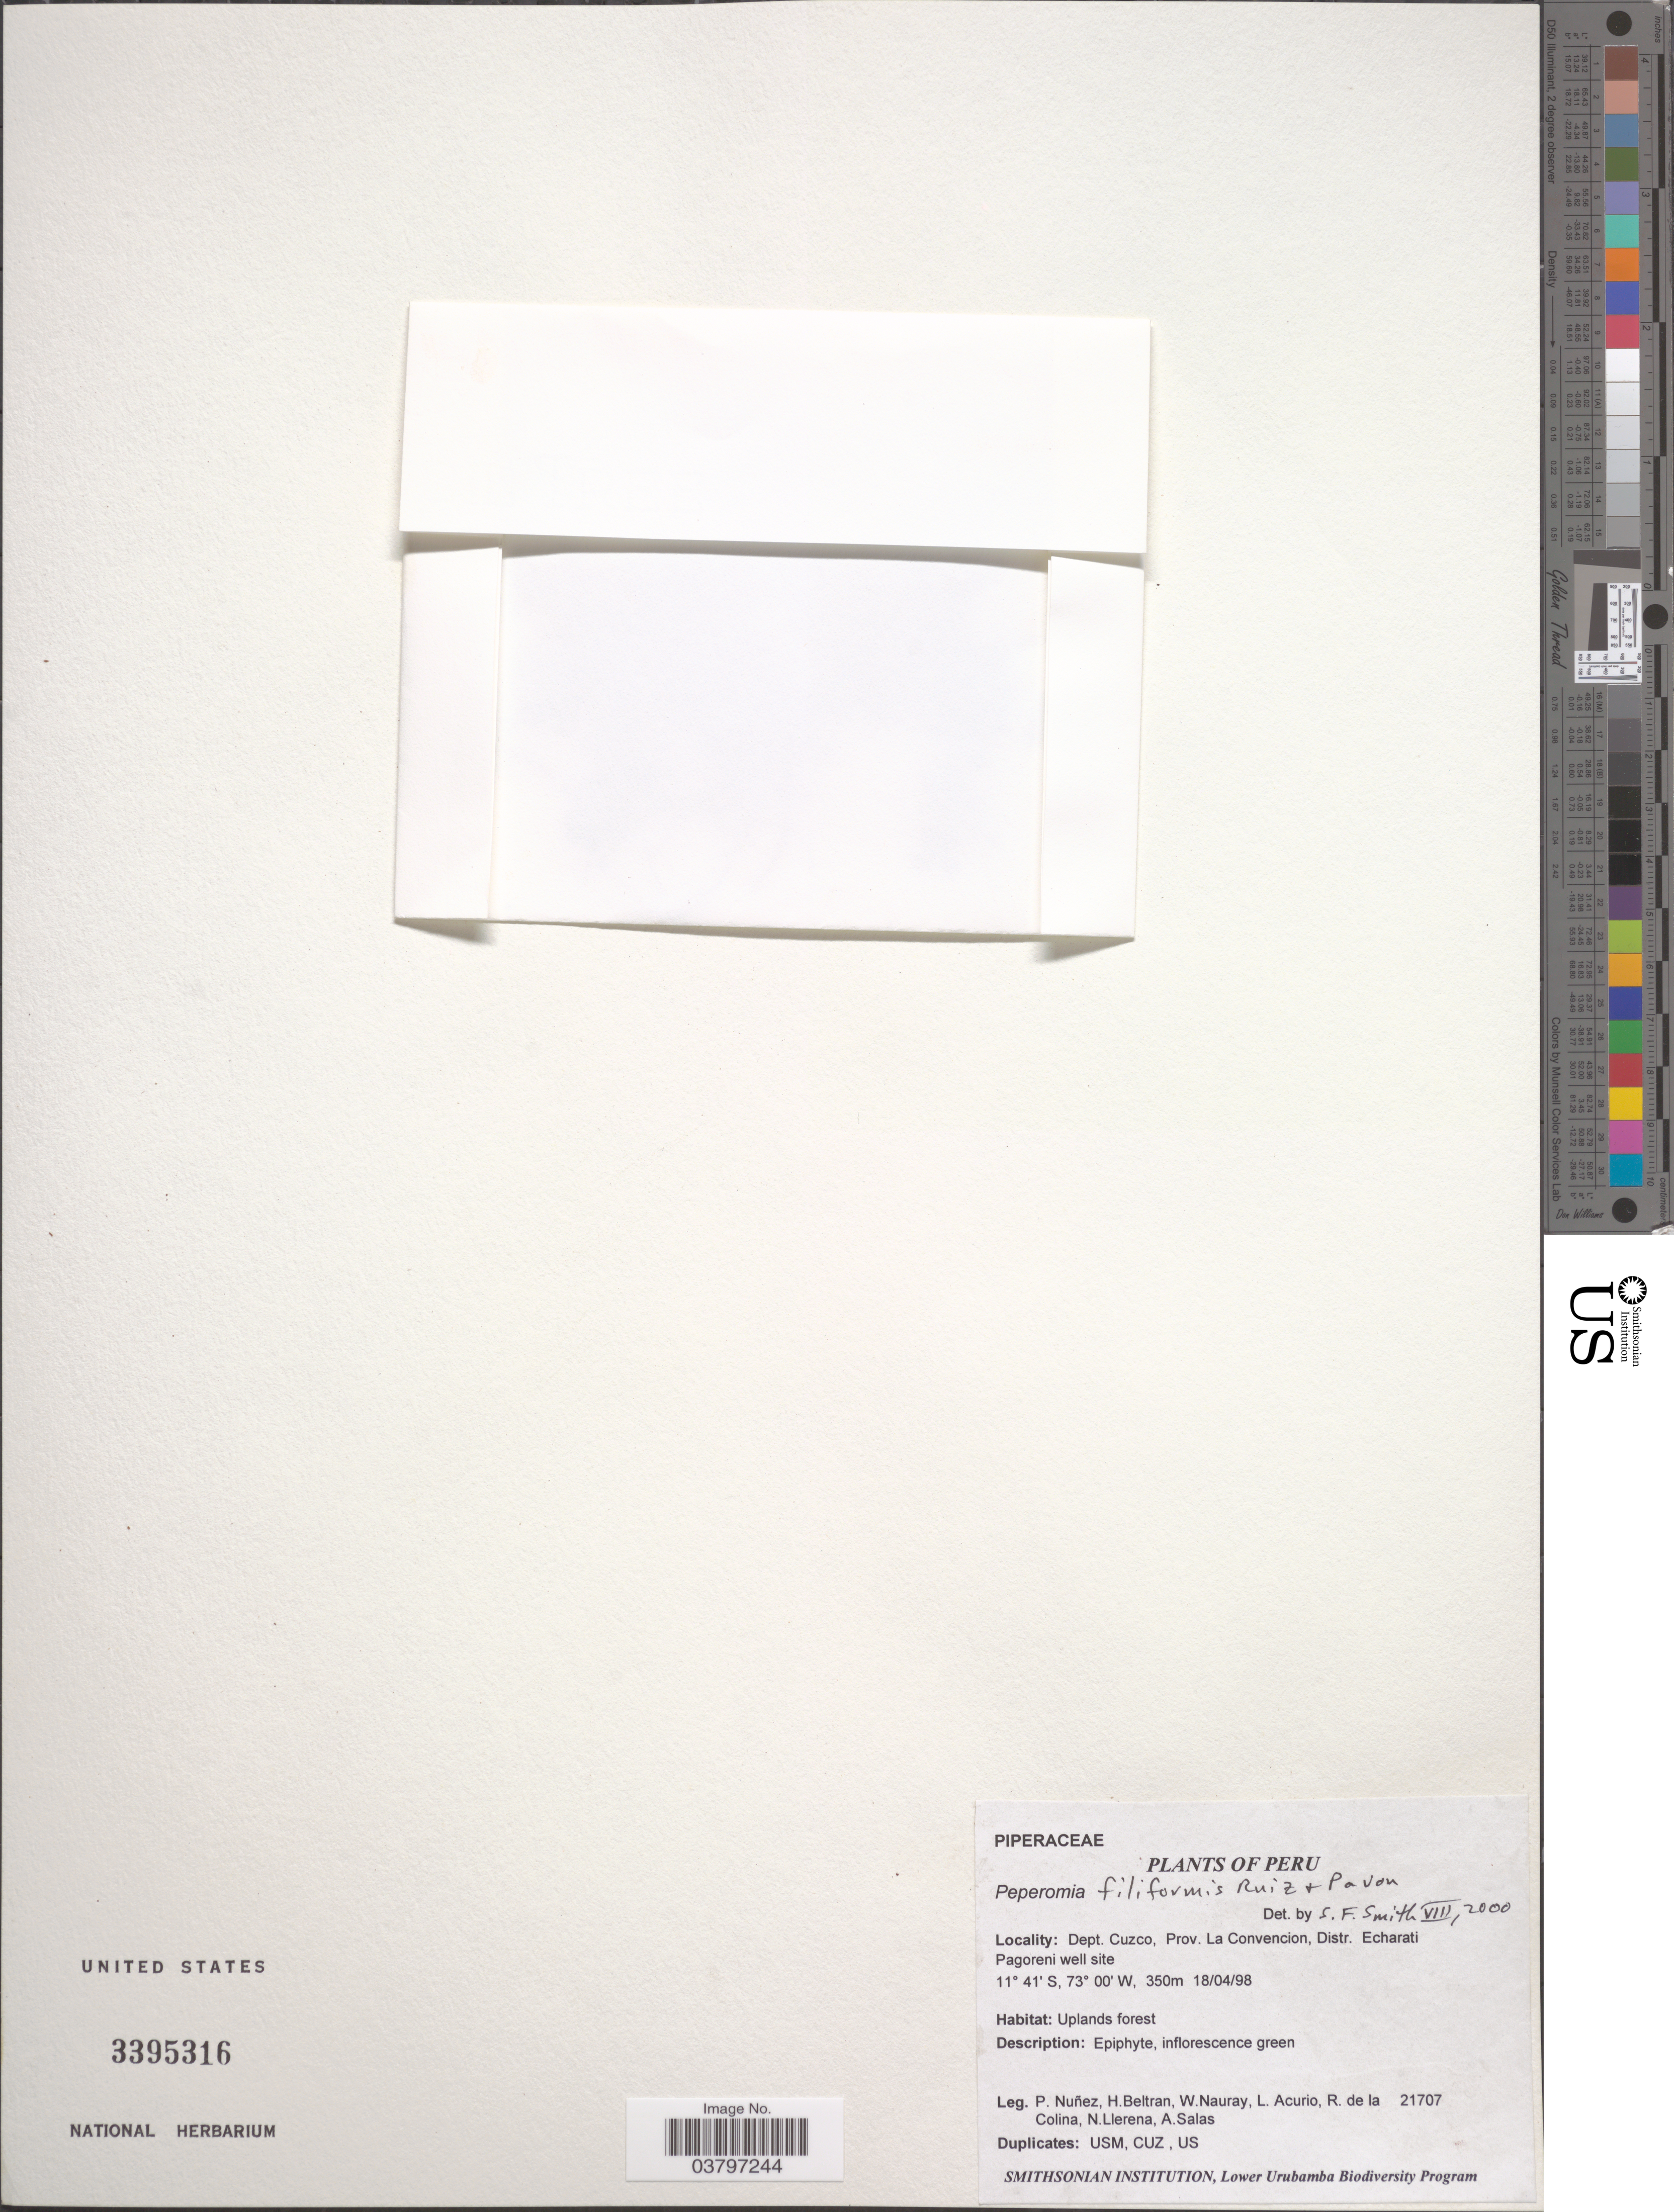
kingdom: Plantae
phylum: Tracheophyta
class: Magnoliopsida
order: Piperales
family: Piperaceae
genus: Peperomia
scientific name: Peperomia filiformis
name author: Ruiz & Pav.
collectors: P. Nuñez V., H. Beltran, W. Nauray, L. Acurio & et al.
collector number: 21707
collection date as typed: Transcribed d/m/y: 18/4/98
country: Peru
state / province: Cusco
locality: Dept. Cuzco, Prov. La Convencion, Distr. Echarati Pagoreni well site.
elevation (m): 350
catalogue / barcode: US 3395316